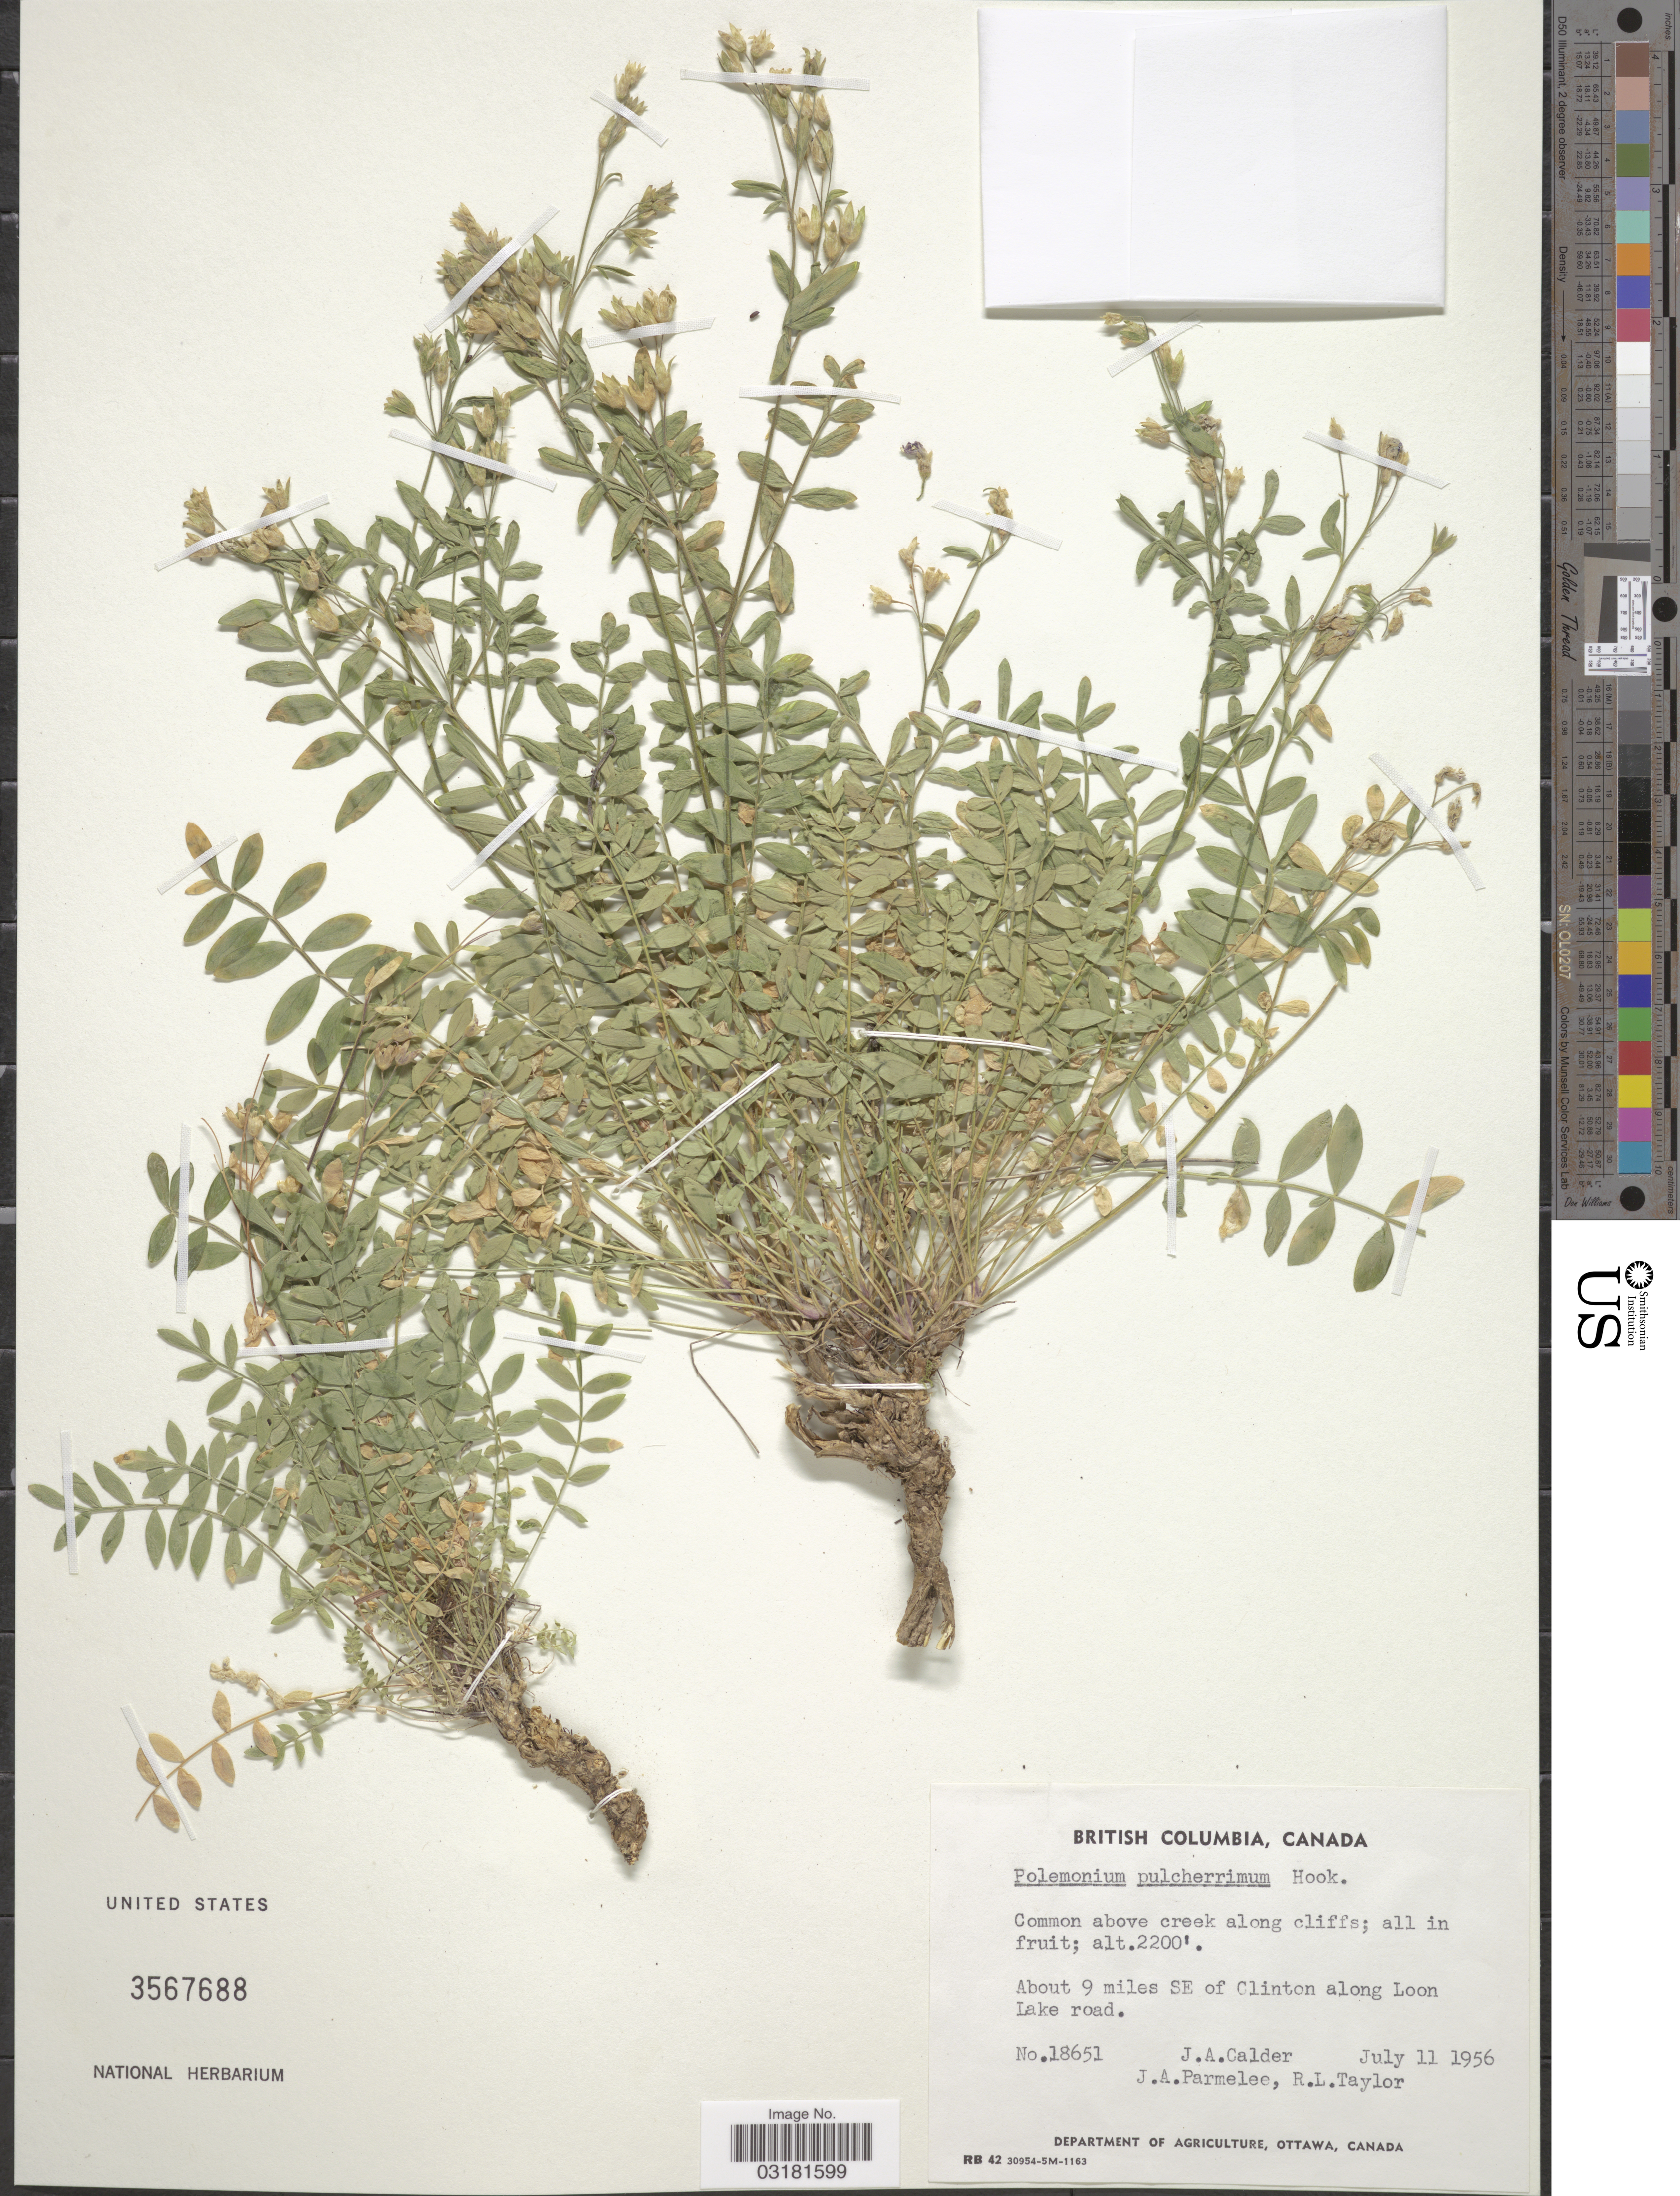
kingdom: Plantae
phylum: Tracheophyta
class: Magnoliopsida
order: Ericales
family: Polemoniaceae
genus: Polemonium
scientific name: Polemonium pulcherrimum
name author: Hook.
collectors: J. A. Calder, J. A. Parmelee & R. Taylor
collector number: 18651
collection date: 1956-07-11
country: Canada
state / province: British Columbia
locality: About 9 miles SE of Clinton along Loon Lake road.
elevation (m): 671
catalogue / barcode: US 3567688